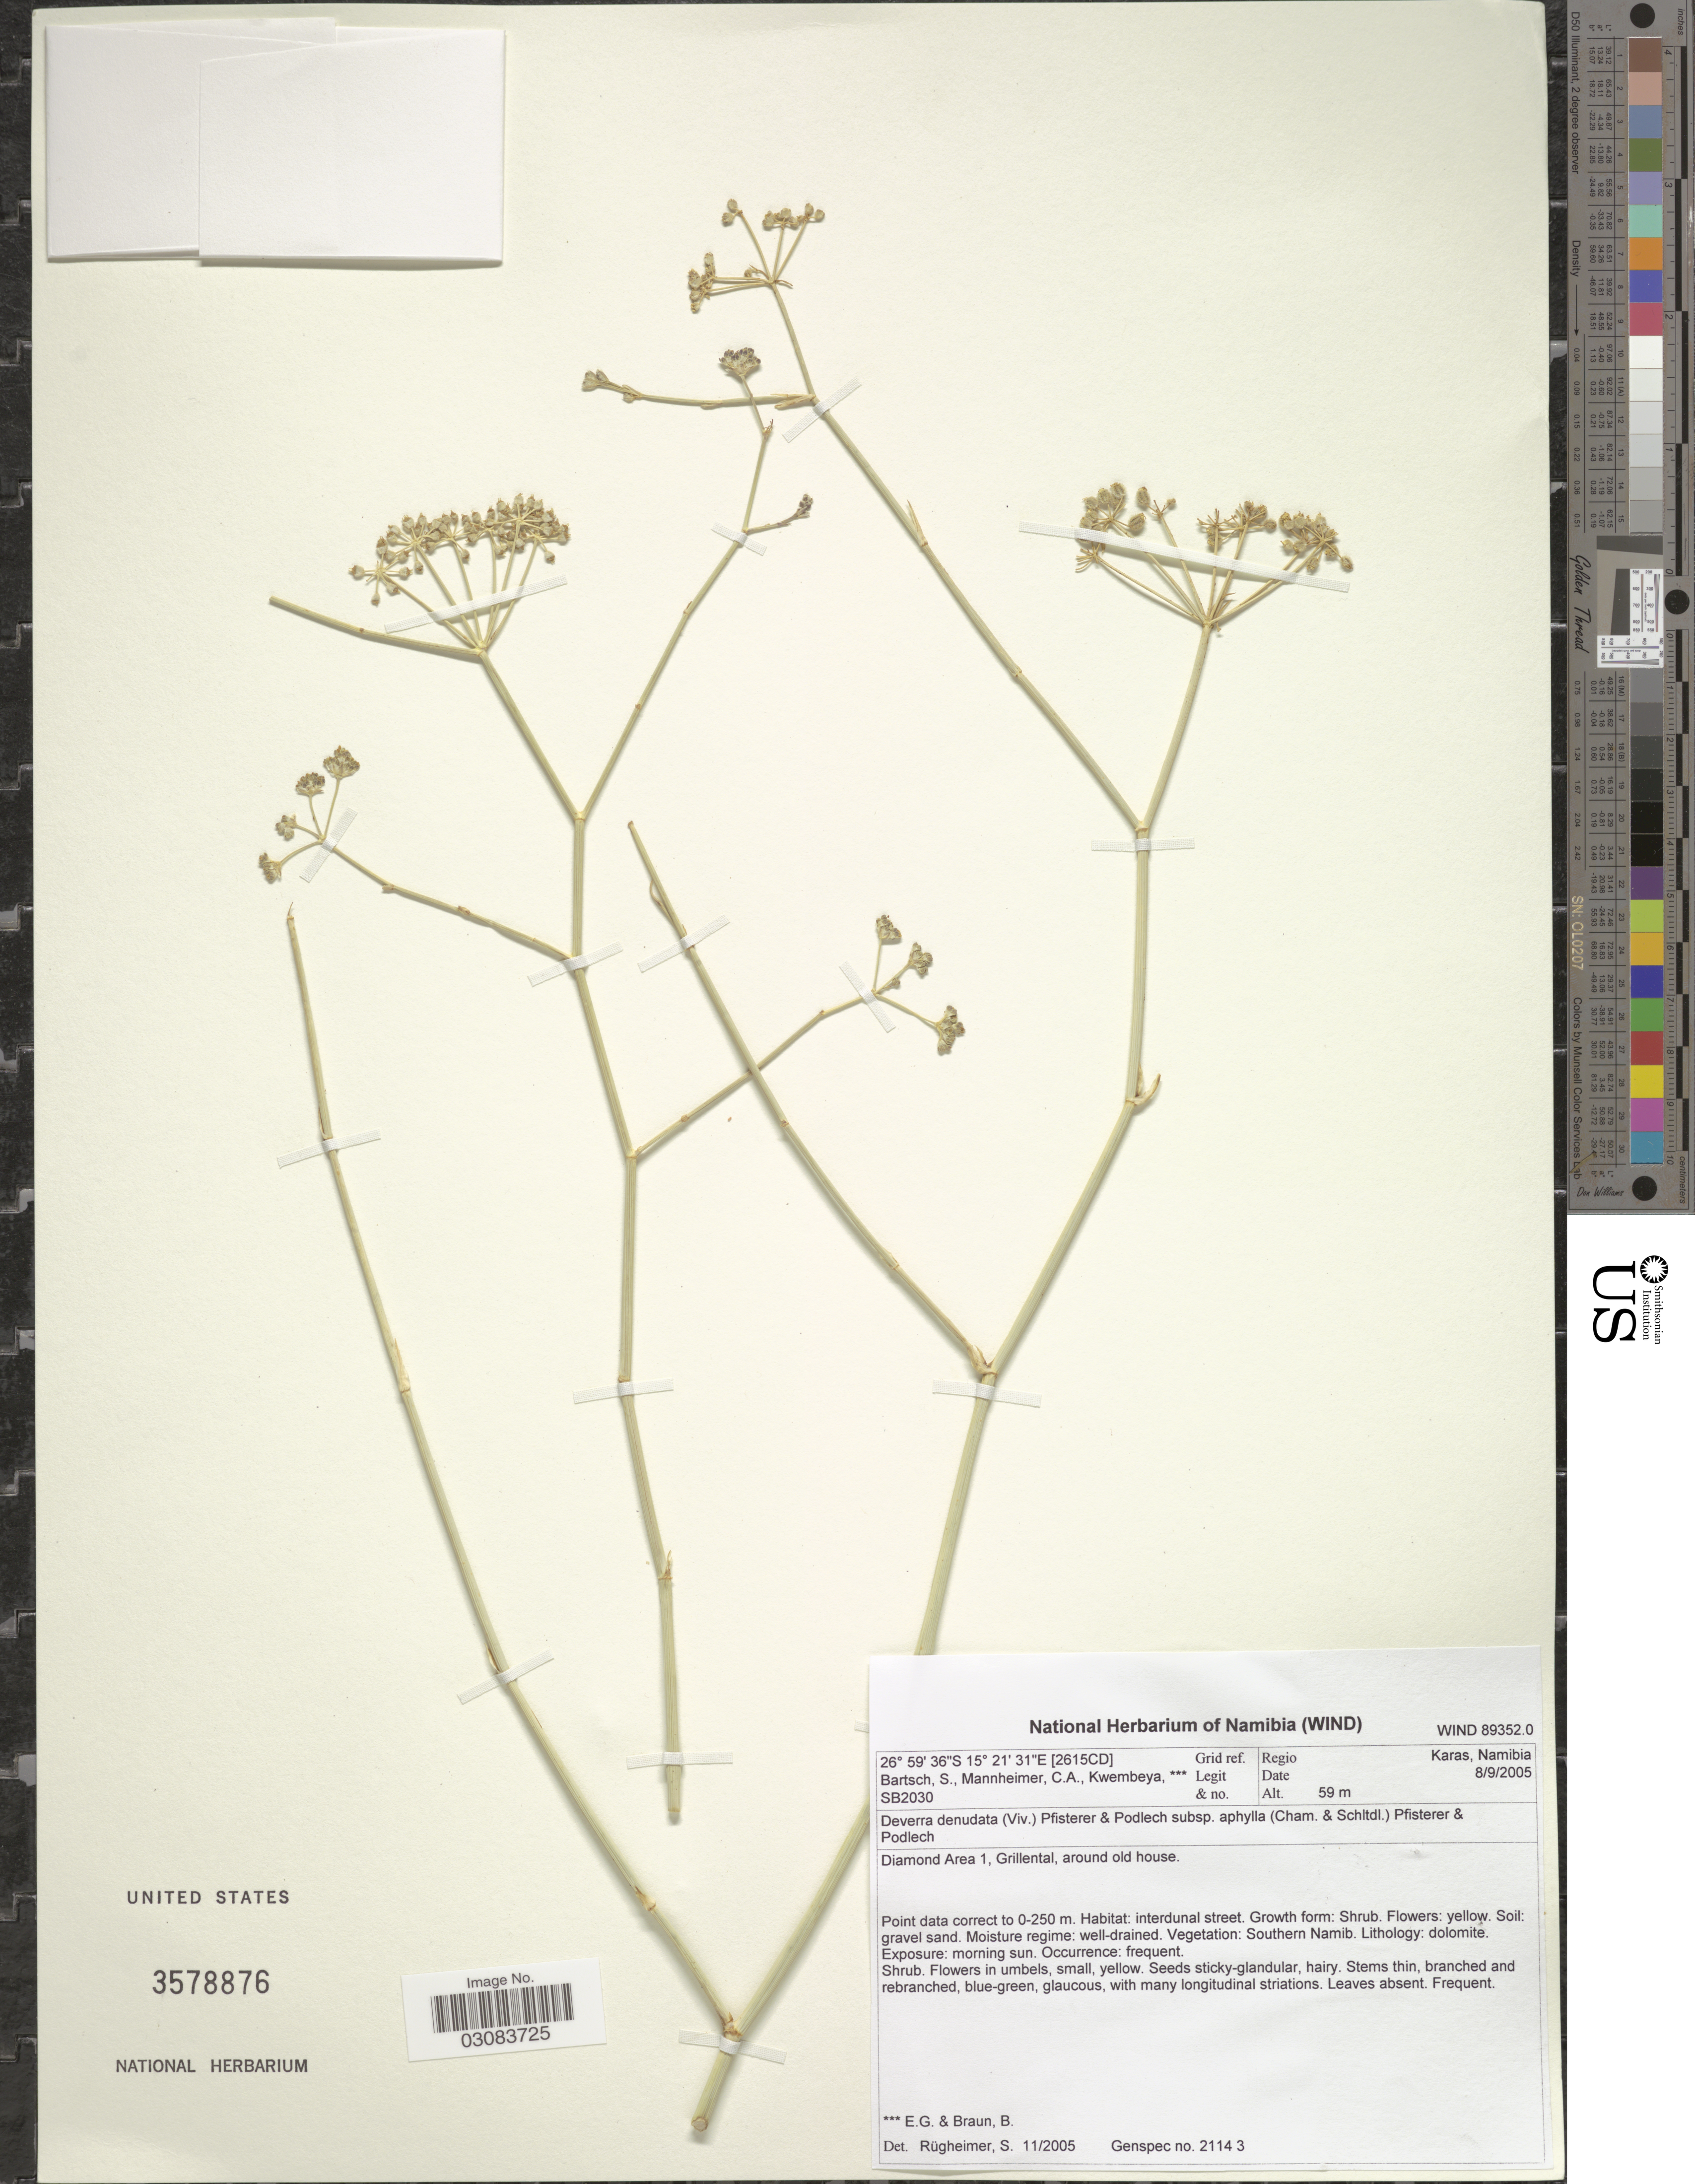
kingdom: Plantae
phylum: Tracheophyta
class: Magnoliopsida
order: Apiales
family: Apiaceae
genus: Deverra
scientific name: Deverra denudata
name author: (Viv.) Pfisterer & Podlech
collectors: S. Bartsch, C. A. Mannheimer, E. Kwembeya & B. Braun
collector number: SB2030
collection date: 2005-09-08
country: Namibia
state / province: Karas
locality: [2615CD] Grid ref. Regio Karas, Namibia. Diamond Area 1, Grillental, around old house.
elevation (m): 59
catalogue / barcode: US 3578876